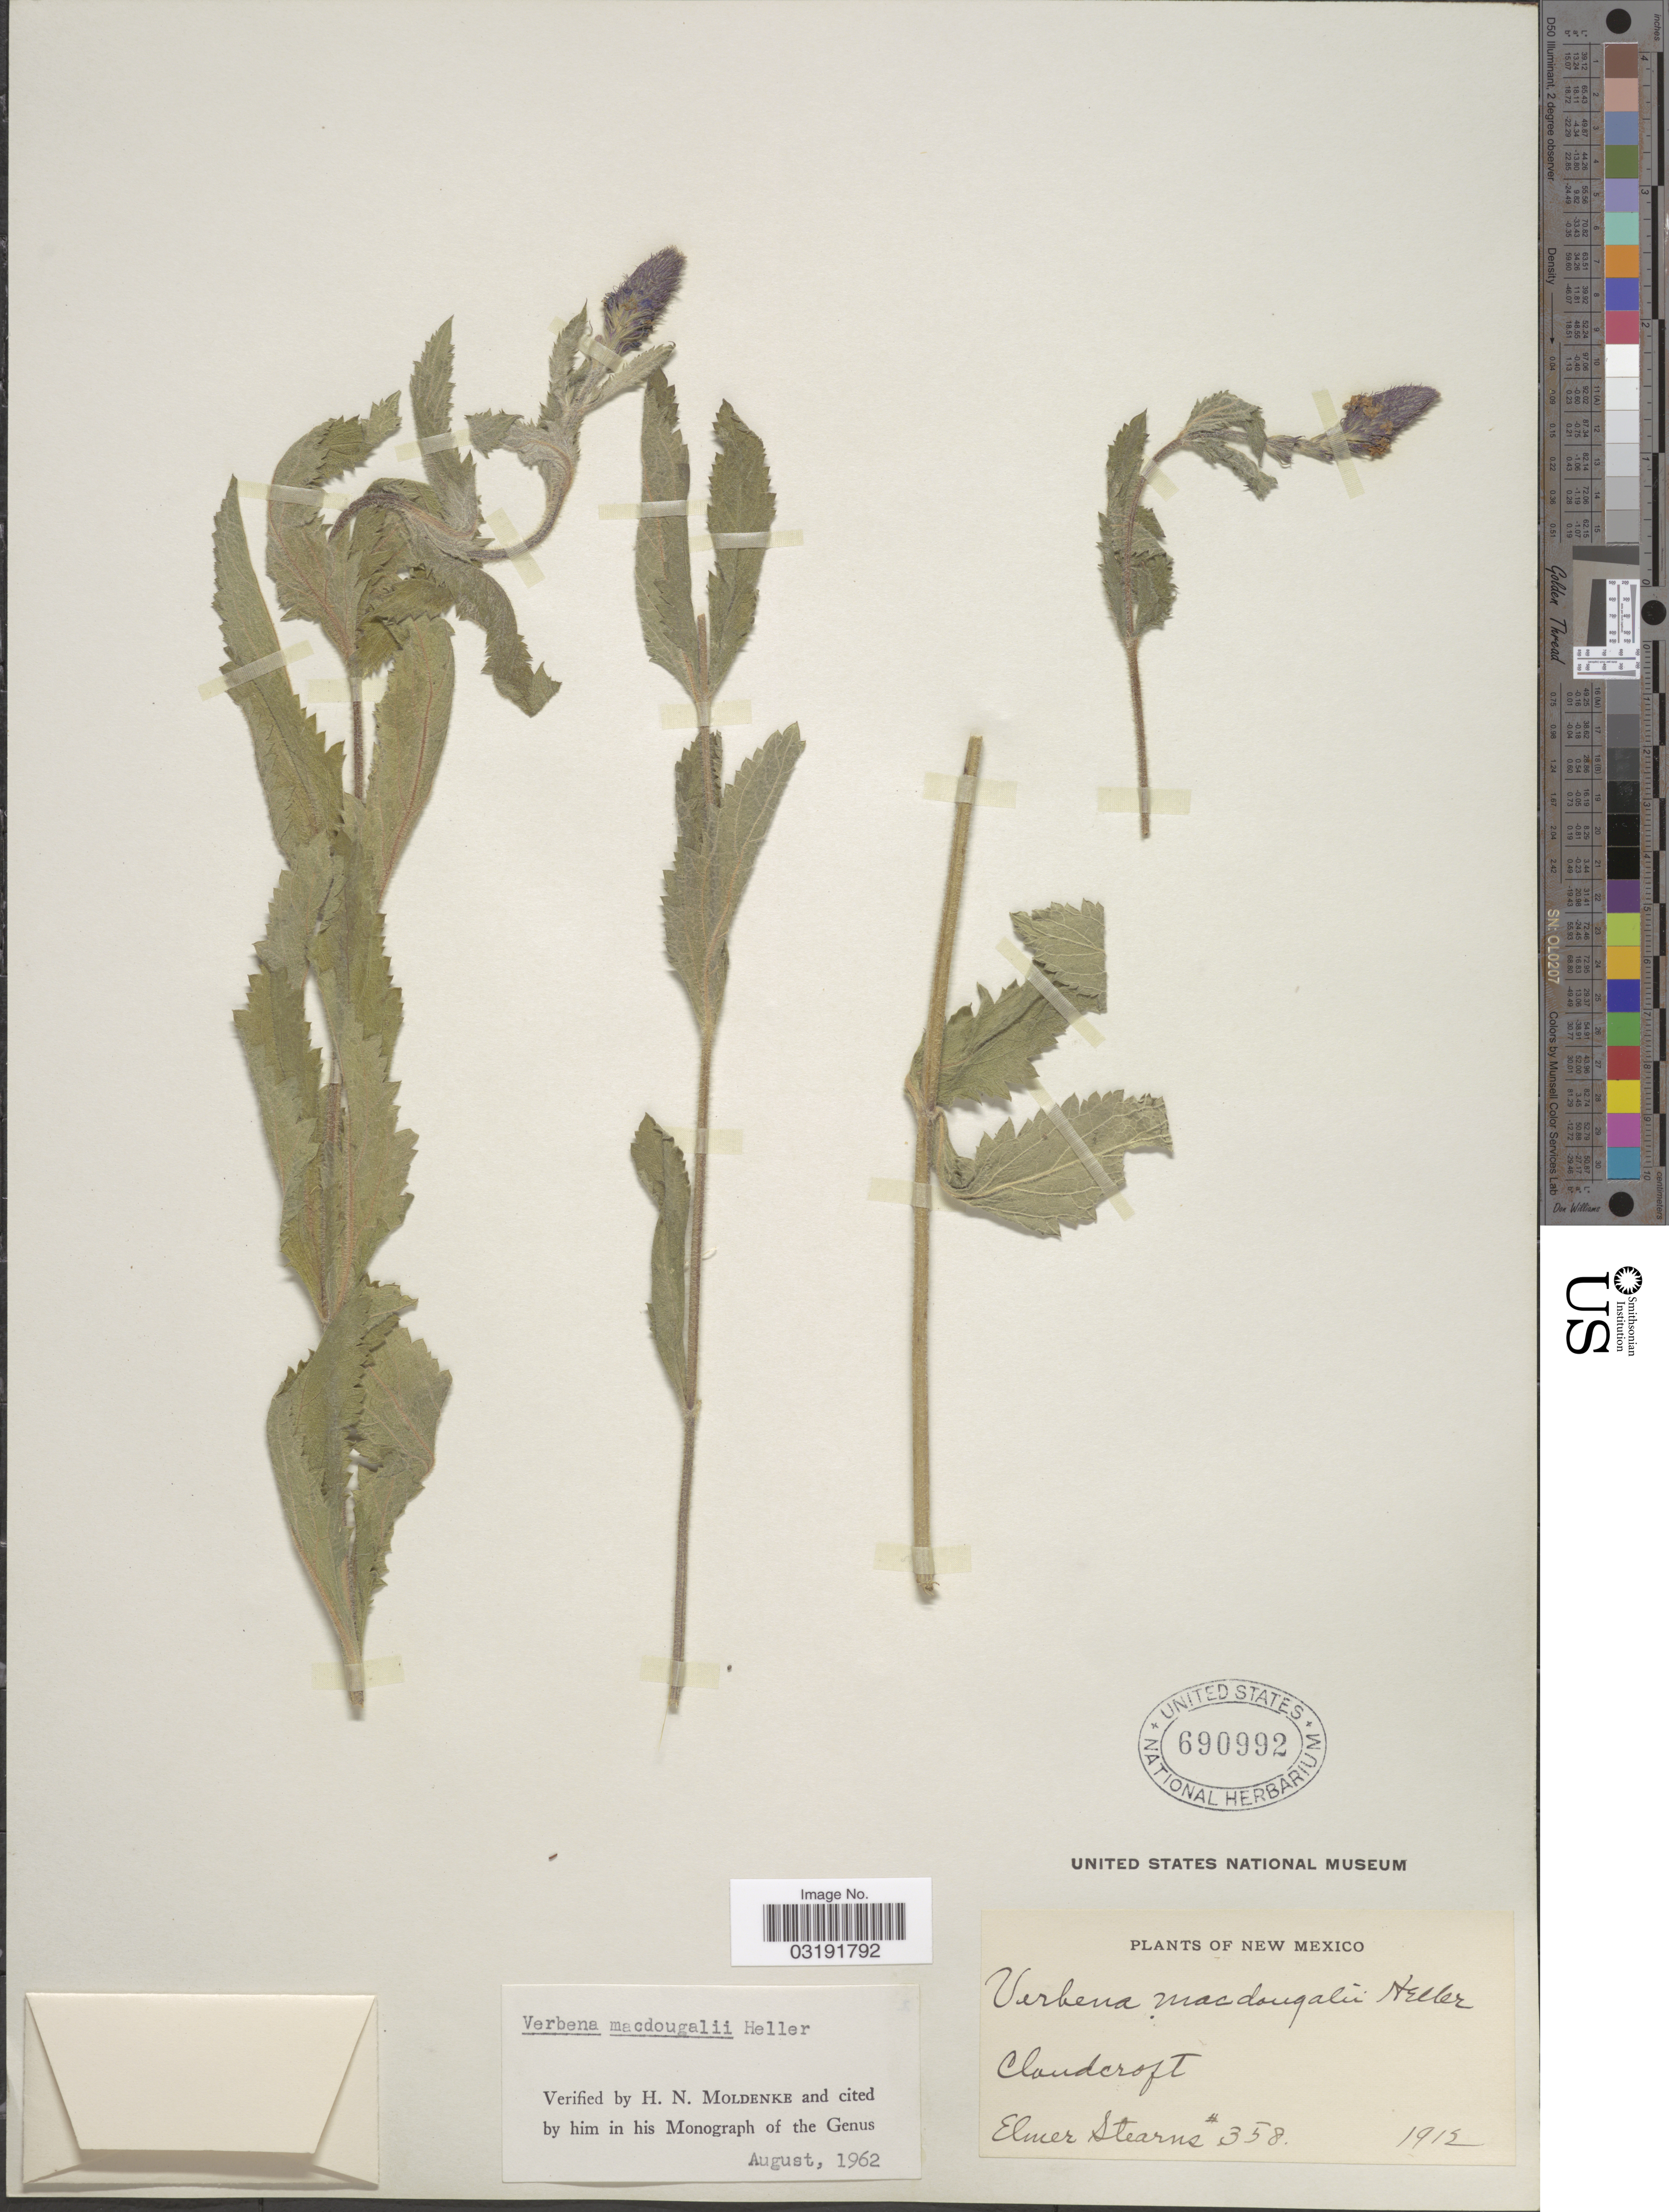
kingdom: Plantae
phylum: Tracheophyta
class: Magnoliopsida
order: Lamiales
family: Verbenaceae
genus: Verbena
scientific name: Verbena macdougalii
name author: A. Heller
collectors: E. Stearns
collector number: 358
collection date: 1912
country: United States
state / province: New Mexico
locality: Cloudcroft.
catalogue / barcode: US 690992